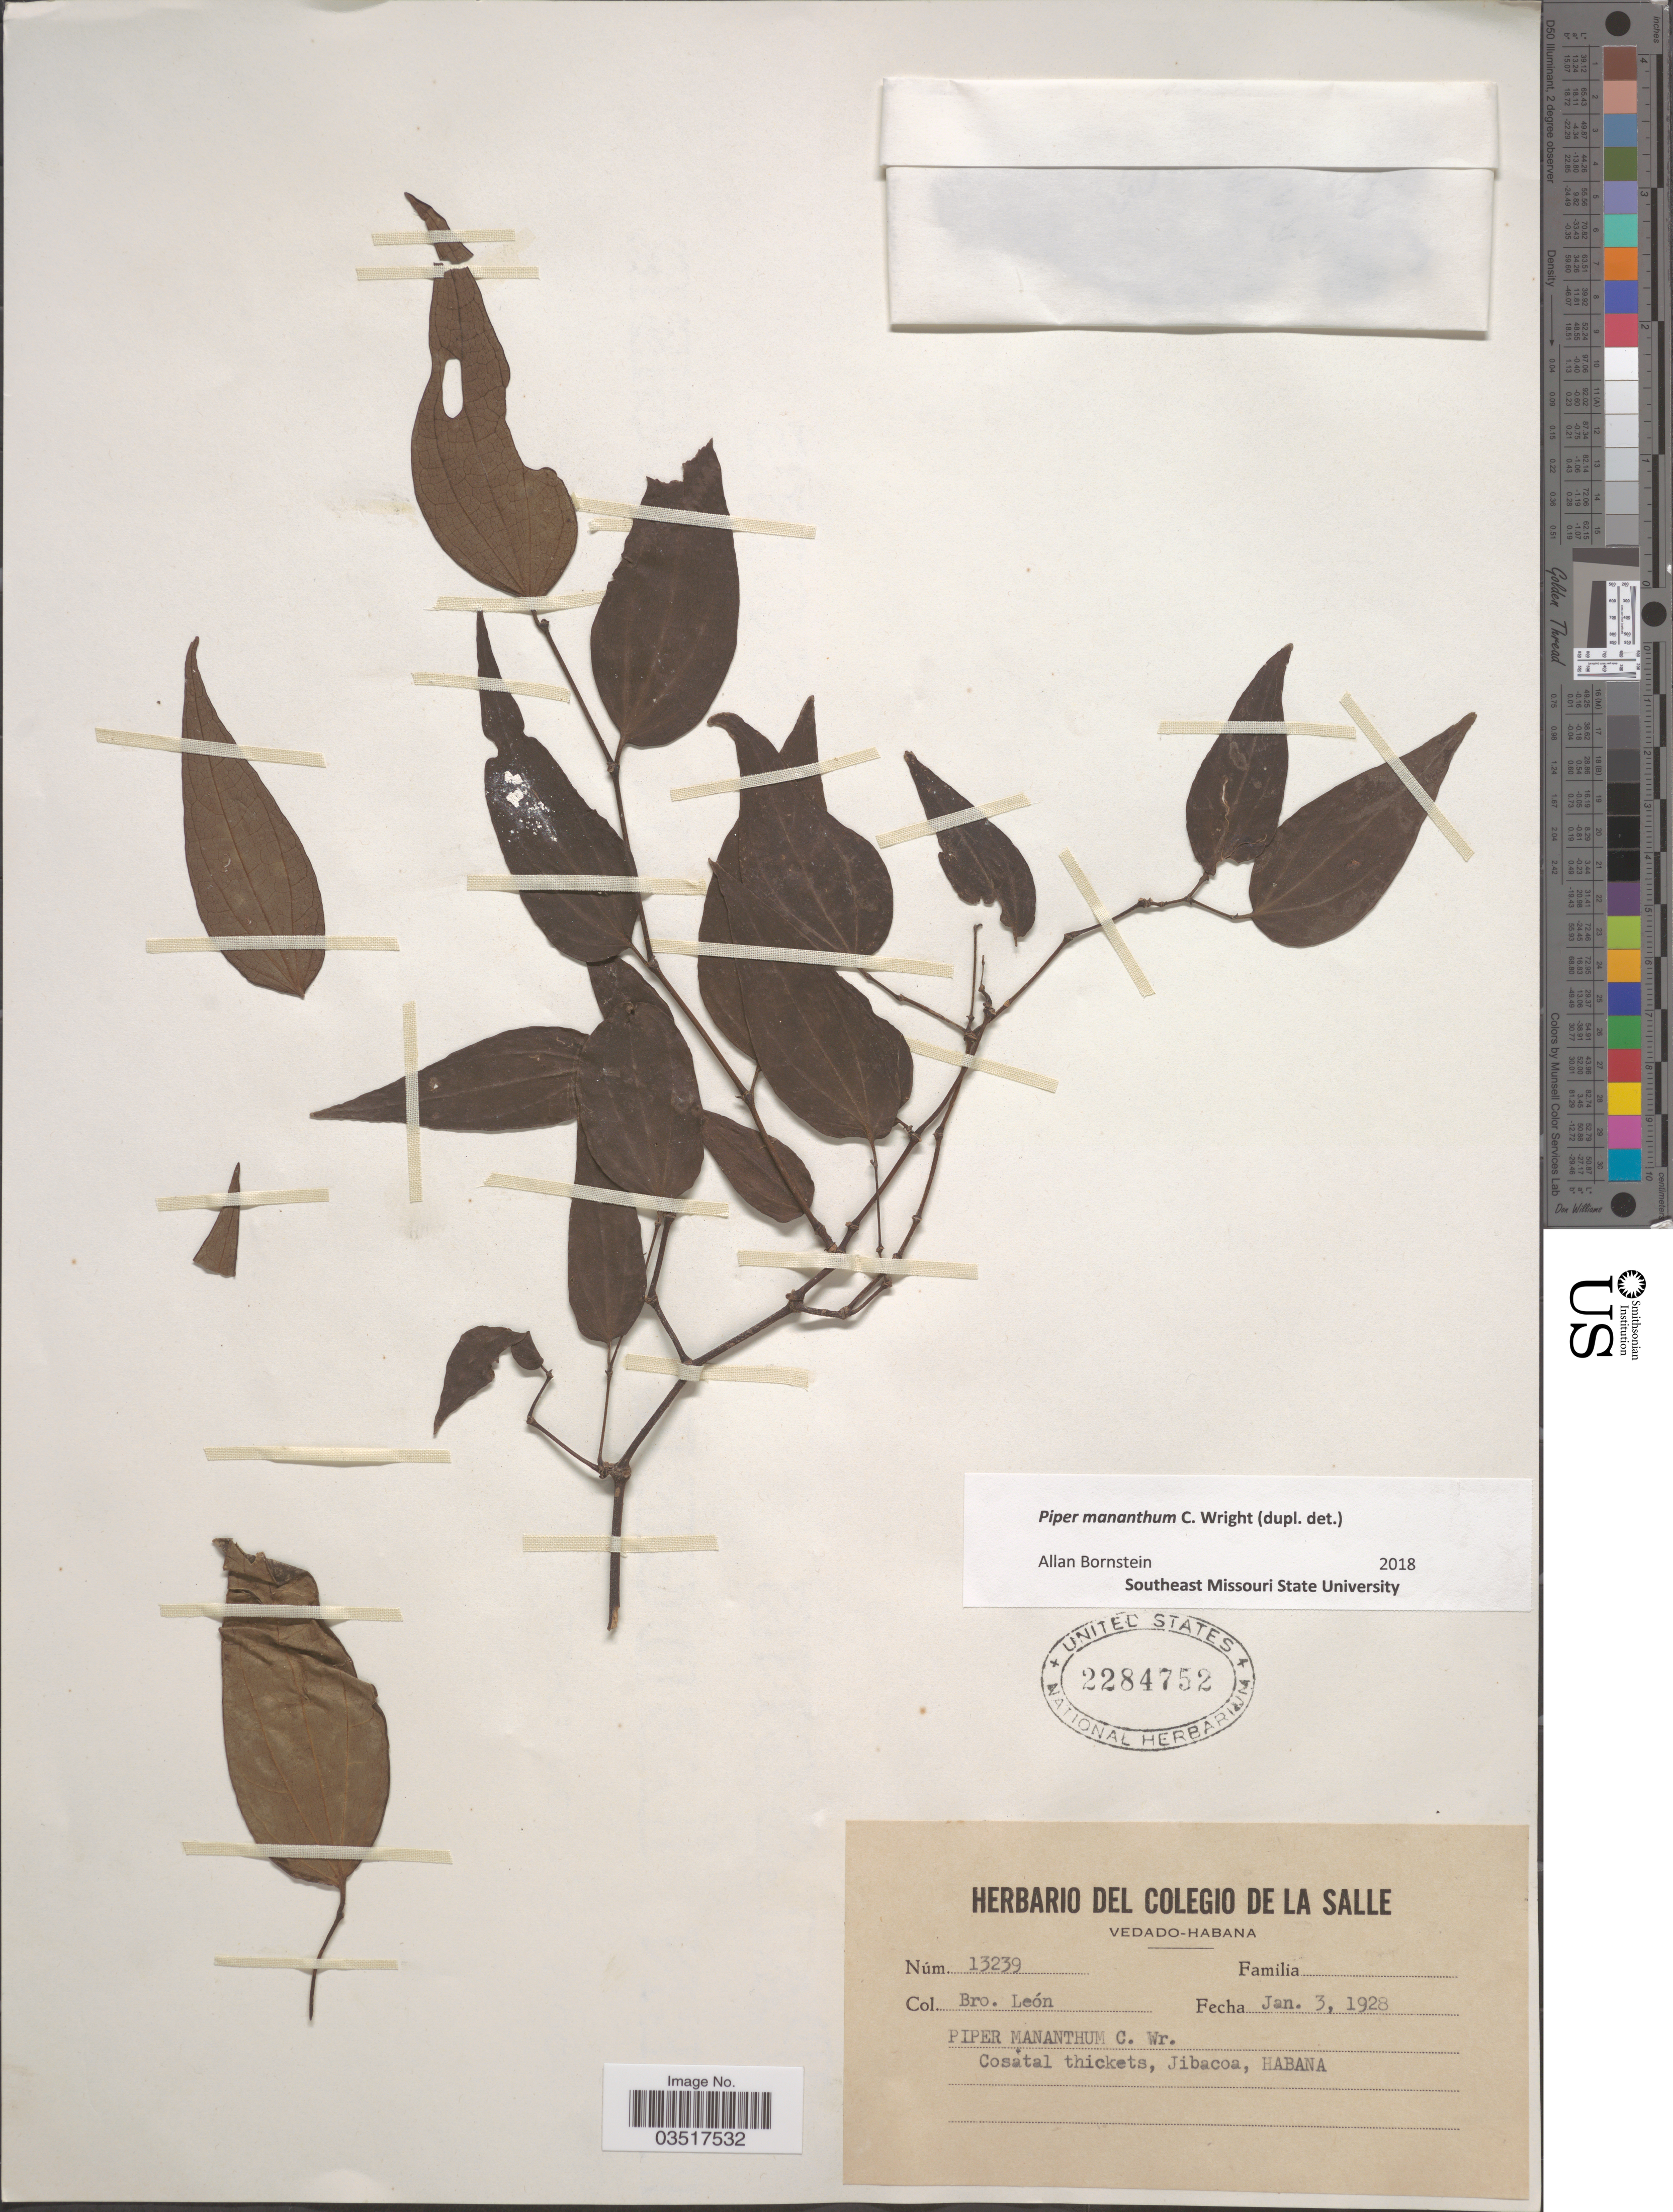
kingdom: Plantae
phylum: Tracheophyta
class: Magnoliopsida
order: Piperales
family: Piperaceae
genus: Piper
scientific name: Piper mananthum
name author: C. Wright in Sauvalle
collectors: Bro. León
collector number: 13239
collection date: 1928-01-03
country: Cuba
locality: Jibacoa, Habana.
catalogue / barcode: US 2284752